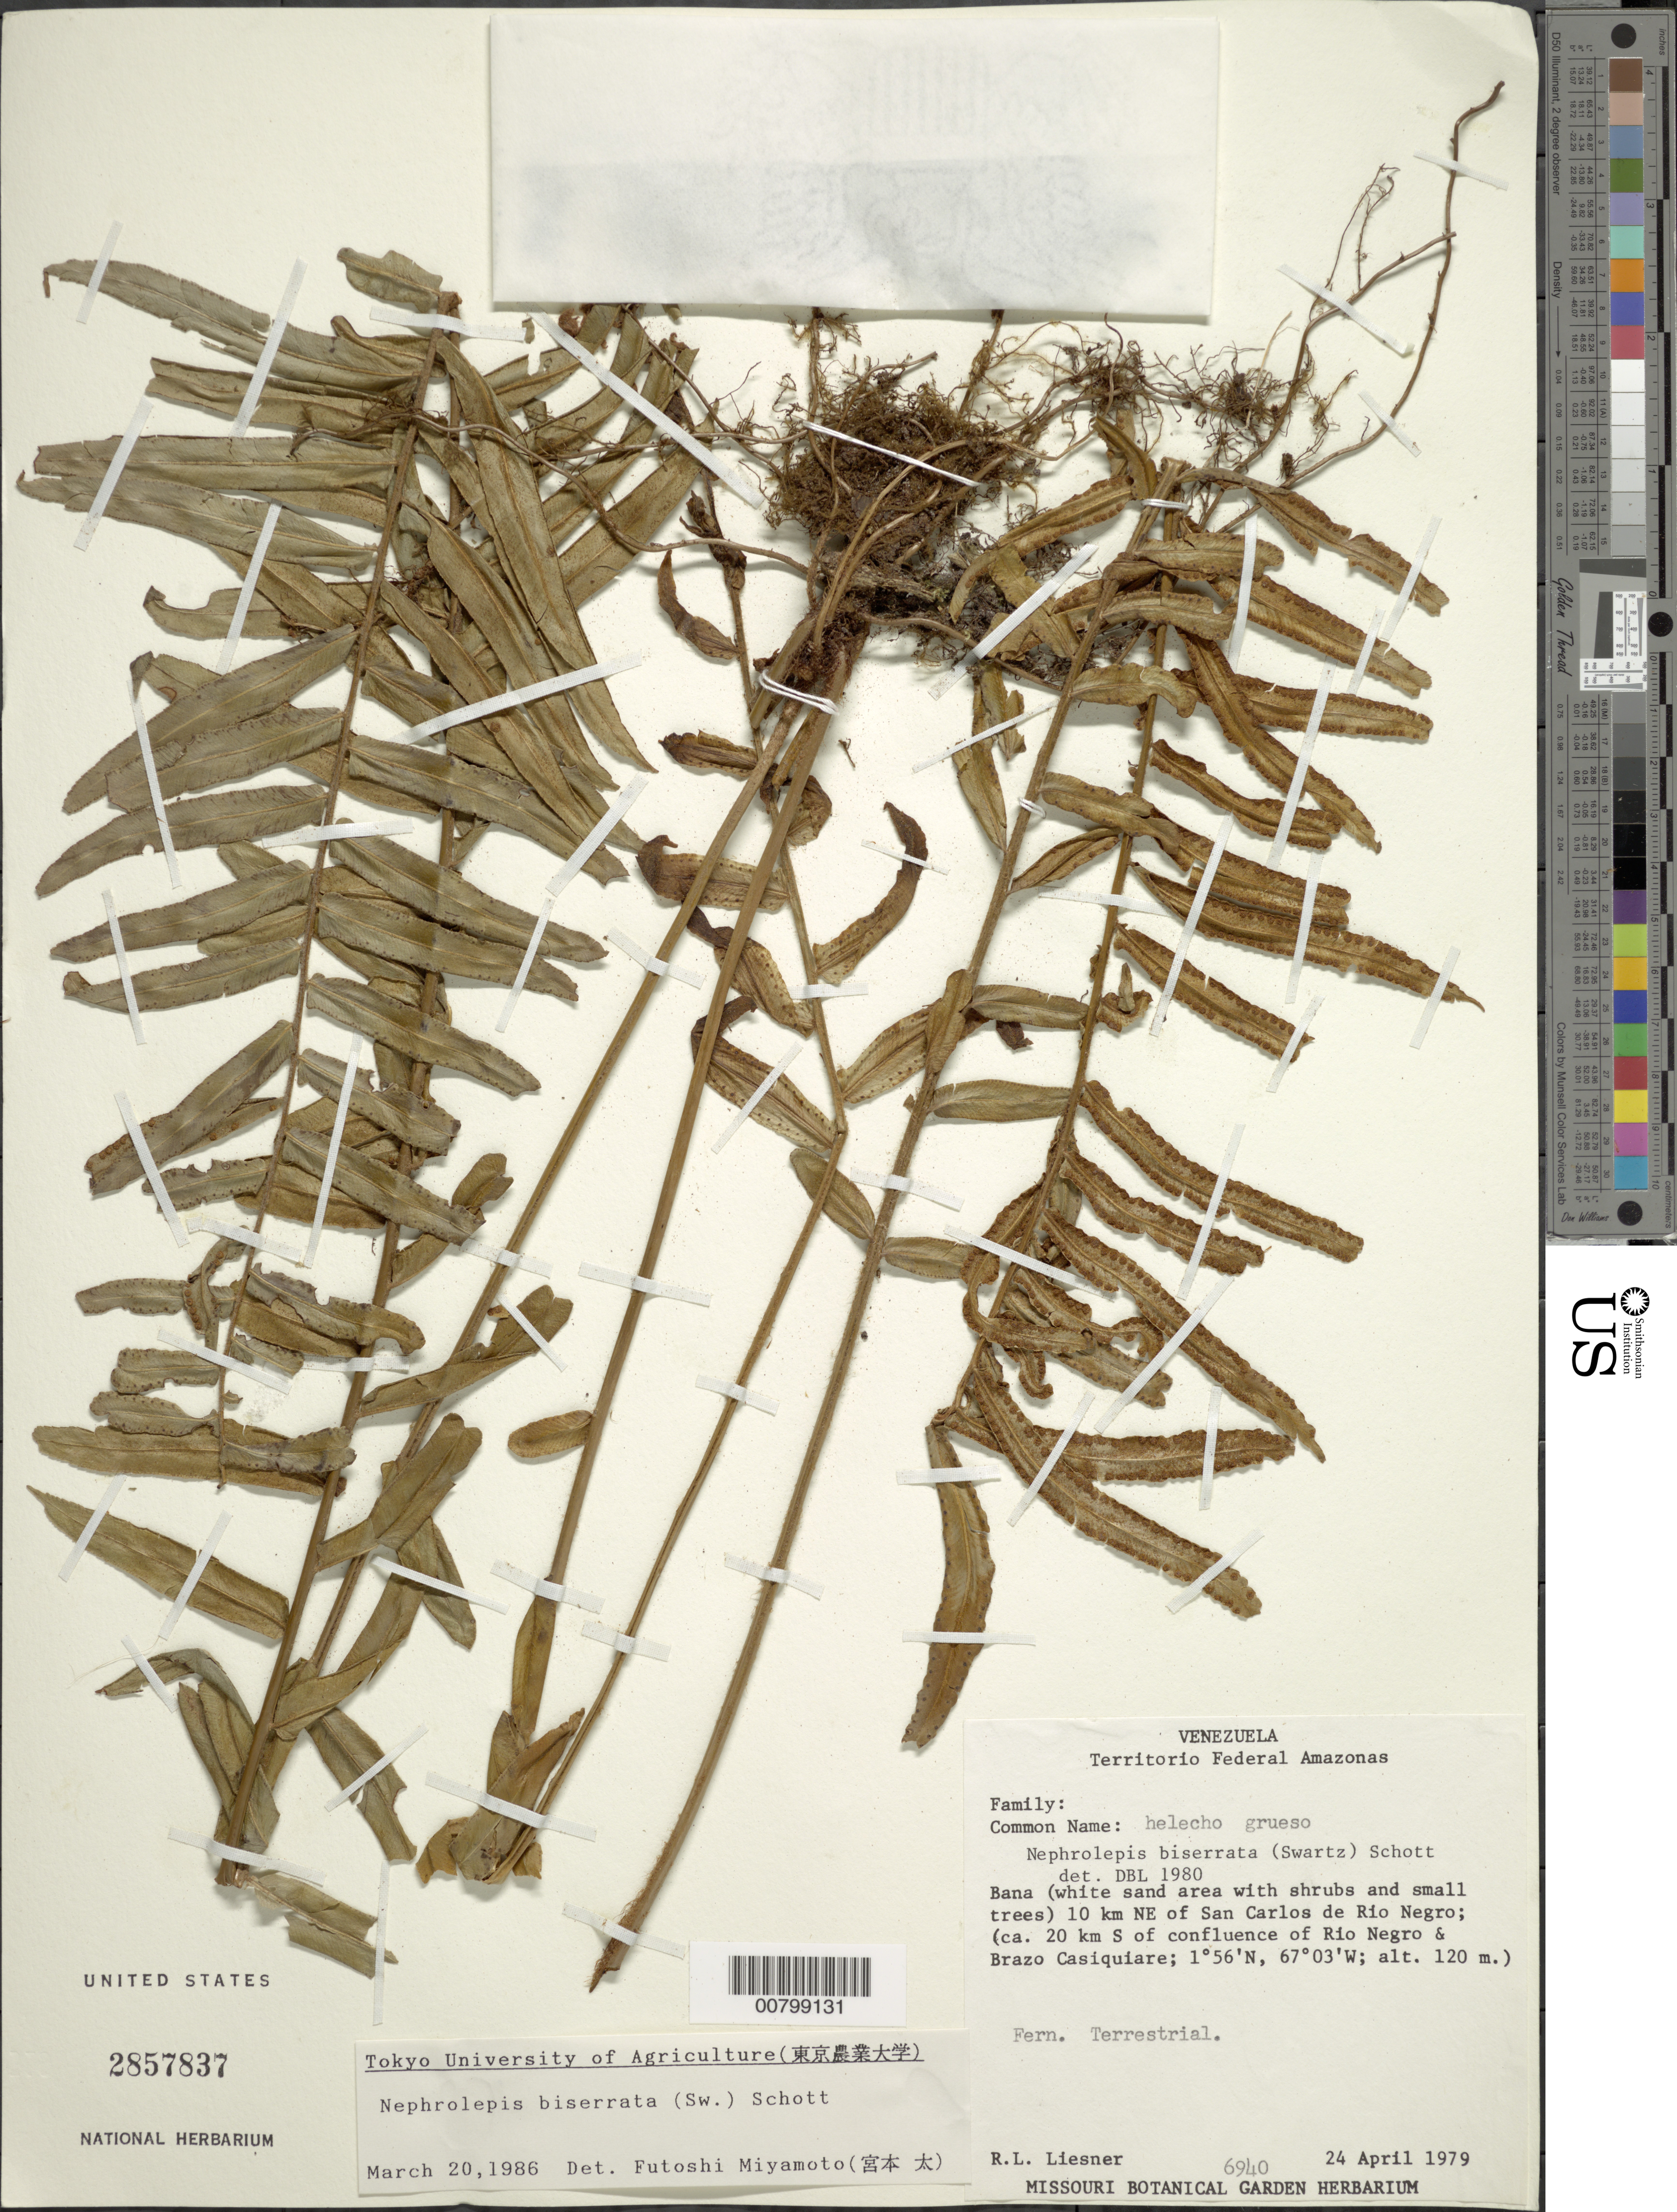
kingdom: Plantae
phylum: Tracheophyta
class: Polypodiopsida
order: Polypodiales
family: Nephrolepidaceae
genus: Nephrolepis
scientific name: Nephrolepis biserrata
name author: (Sw.) Schott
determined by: Miyamoto, Futoshi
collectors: R. L. Liesner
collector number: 6940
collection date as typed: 24-Apr-79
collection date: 1979-04-24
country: Venezuela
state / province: Amazonas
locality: San Carlos de Río Negro, 10 km NE of; ca 20 km S of confluence of Río Negro and Brazo Casiquiare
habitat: Bana (white sand area with shrubs and small trees)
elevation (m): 120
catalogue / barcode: US 2857837